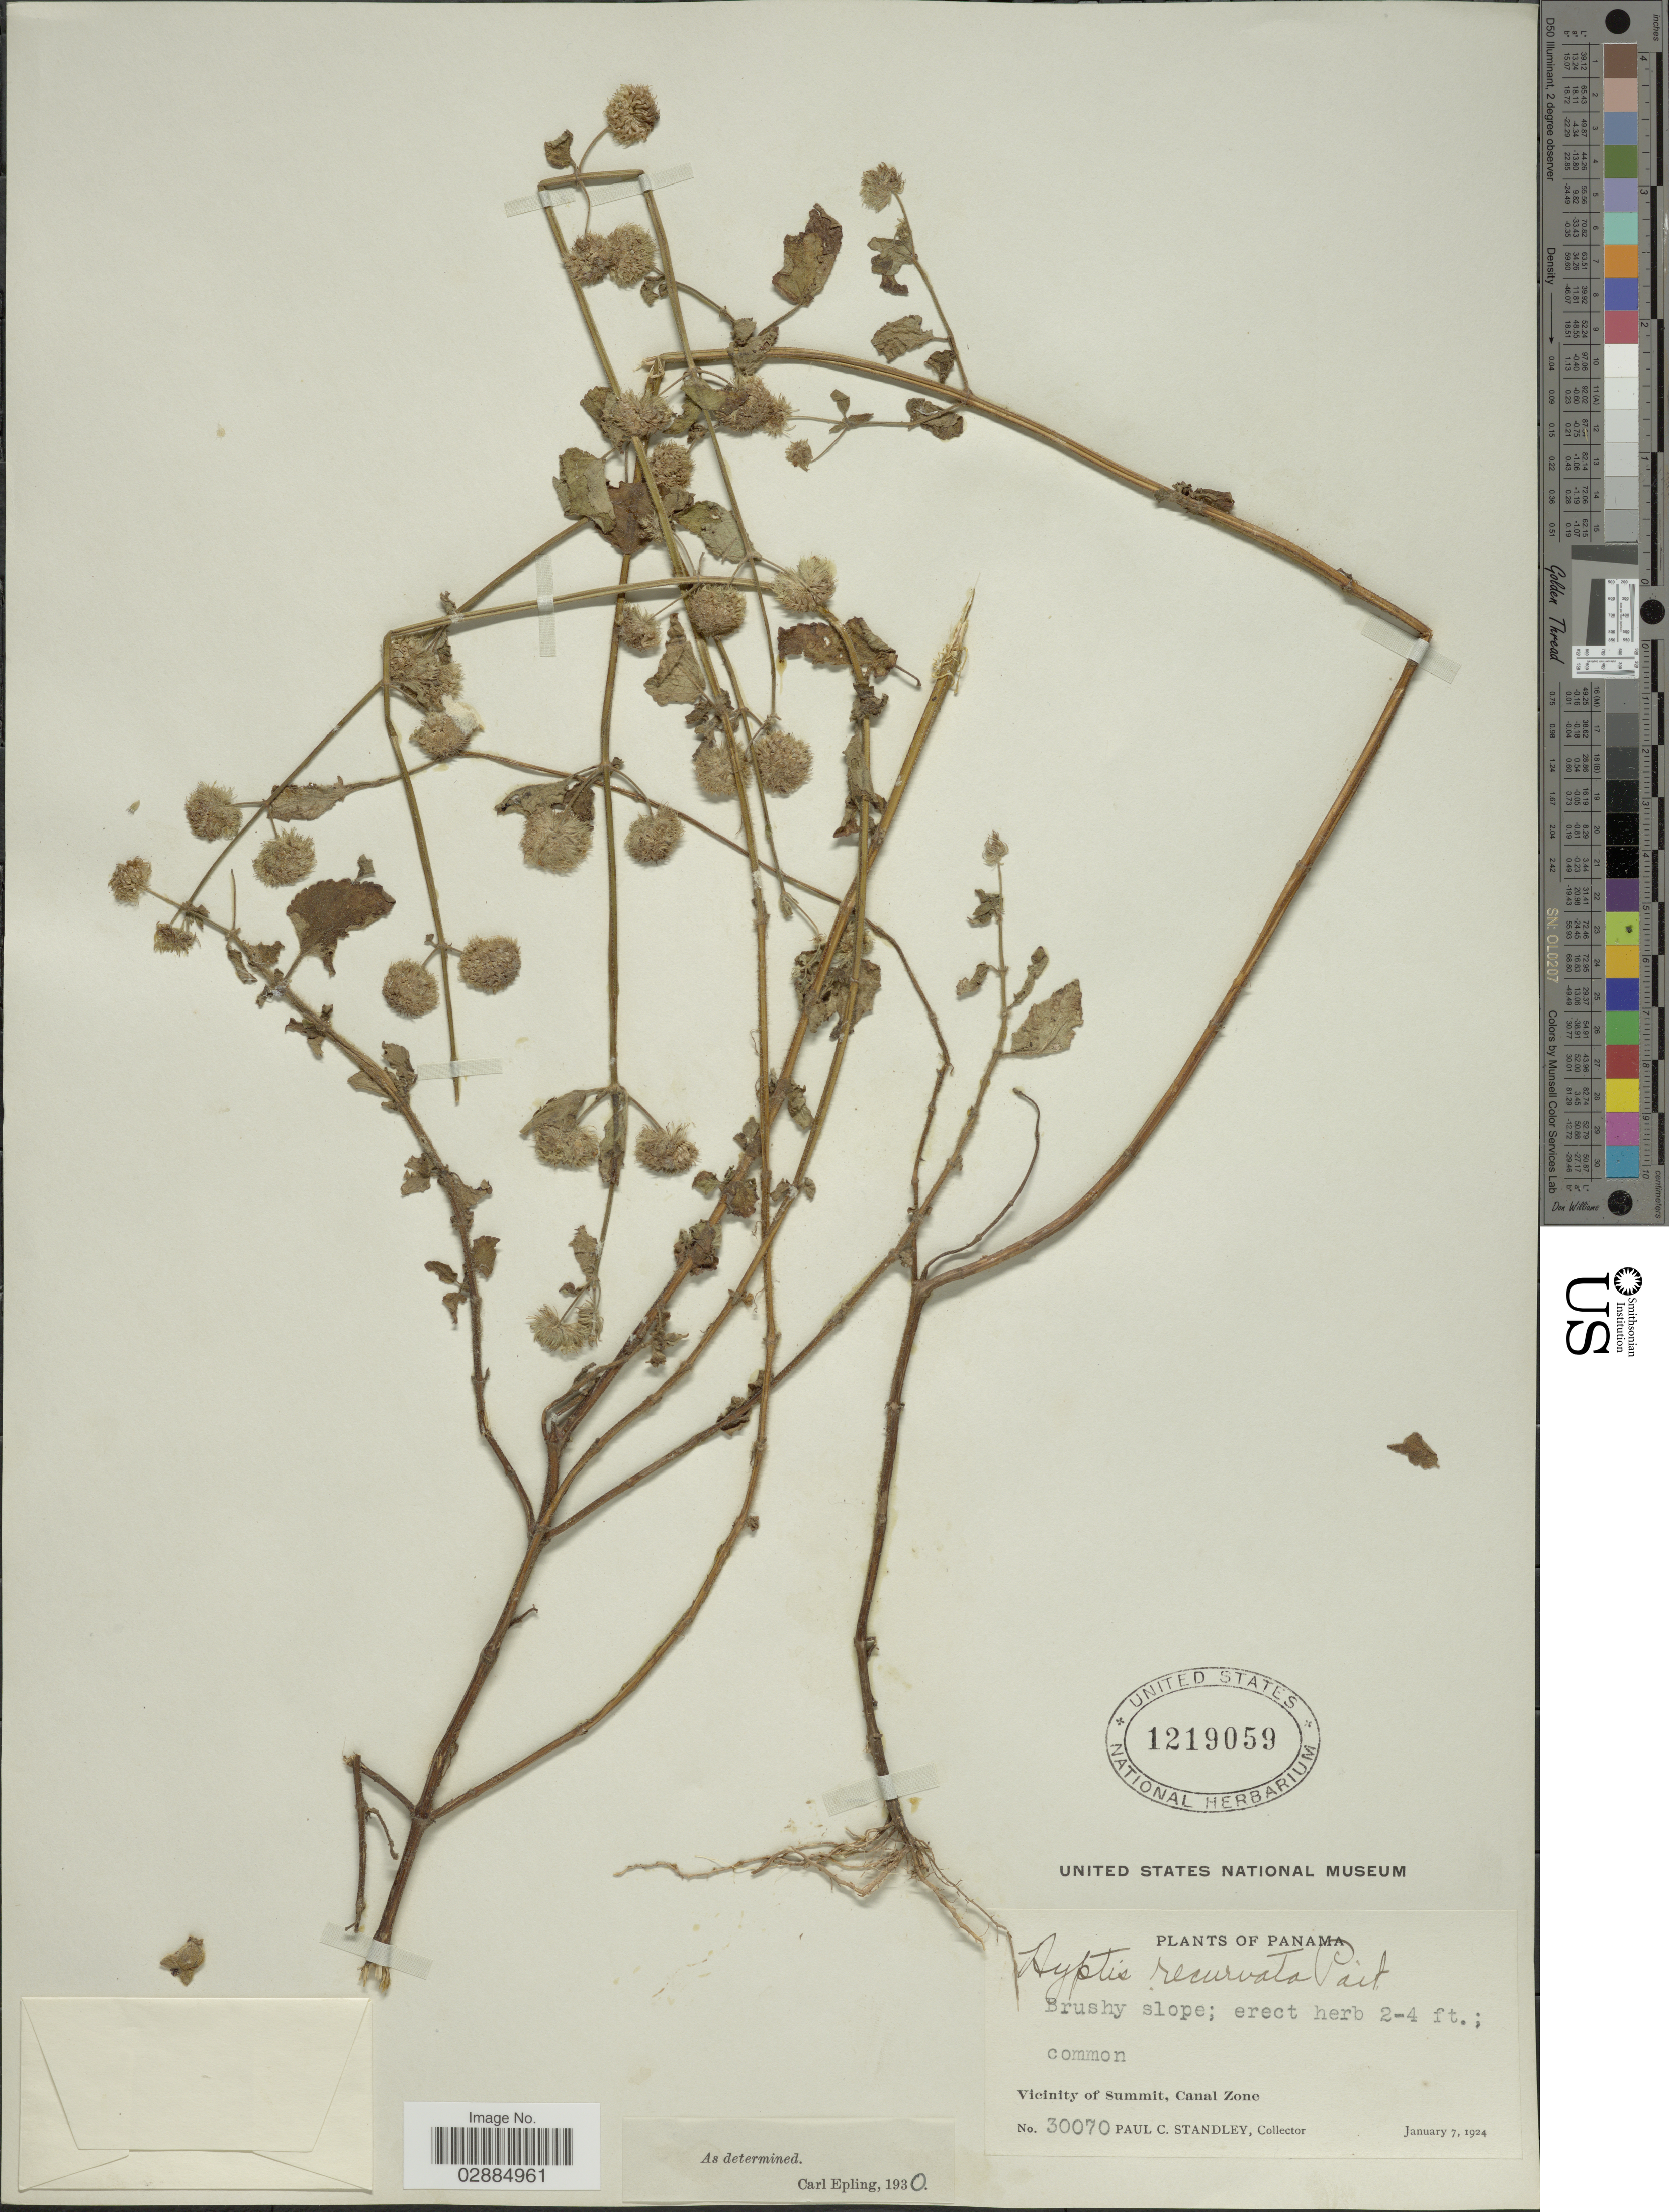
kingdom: Plantae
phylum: Tracheophyta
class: Magnoliopsida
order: Lamiales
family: Lamiaceae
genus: Hyptis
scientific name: Hyptis recurvata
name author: Poit.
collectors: P. C. Standley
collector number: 30070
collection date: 1924-01-07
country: Panama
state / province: Colón / Panamá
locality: Vicinity of Summit, Canal Zone.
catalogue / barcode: US 1219059